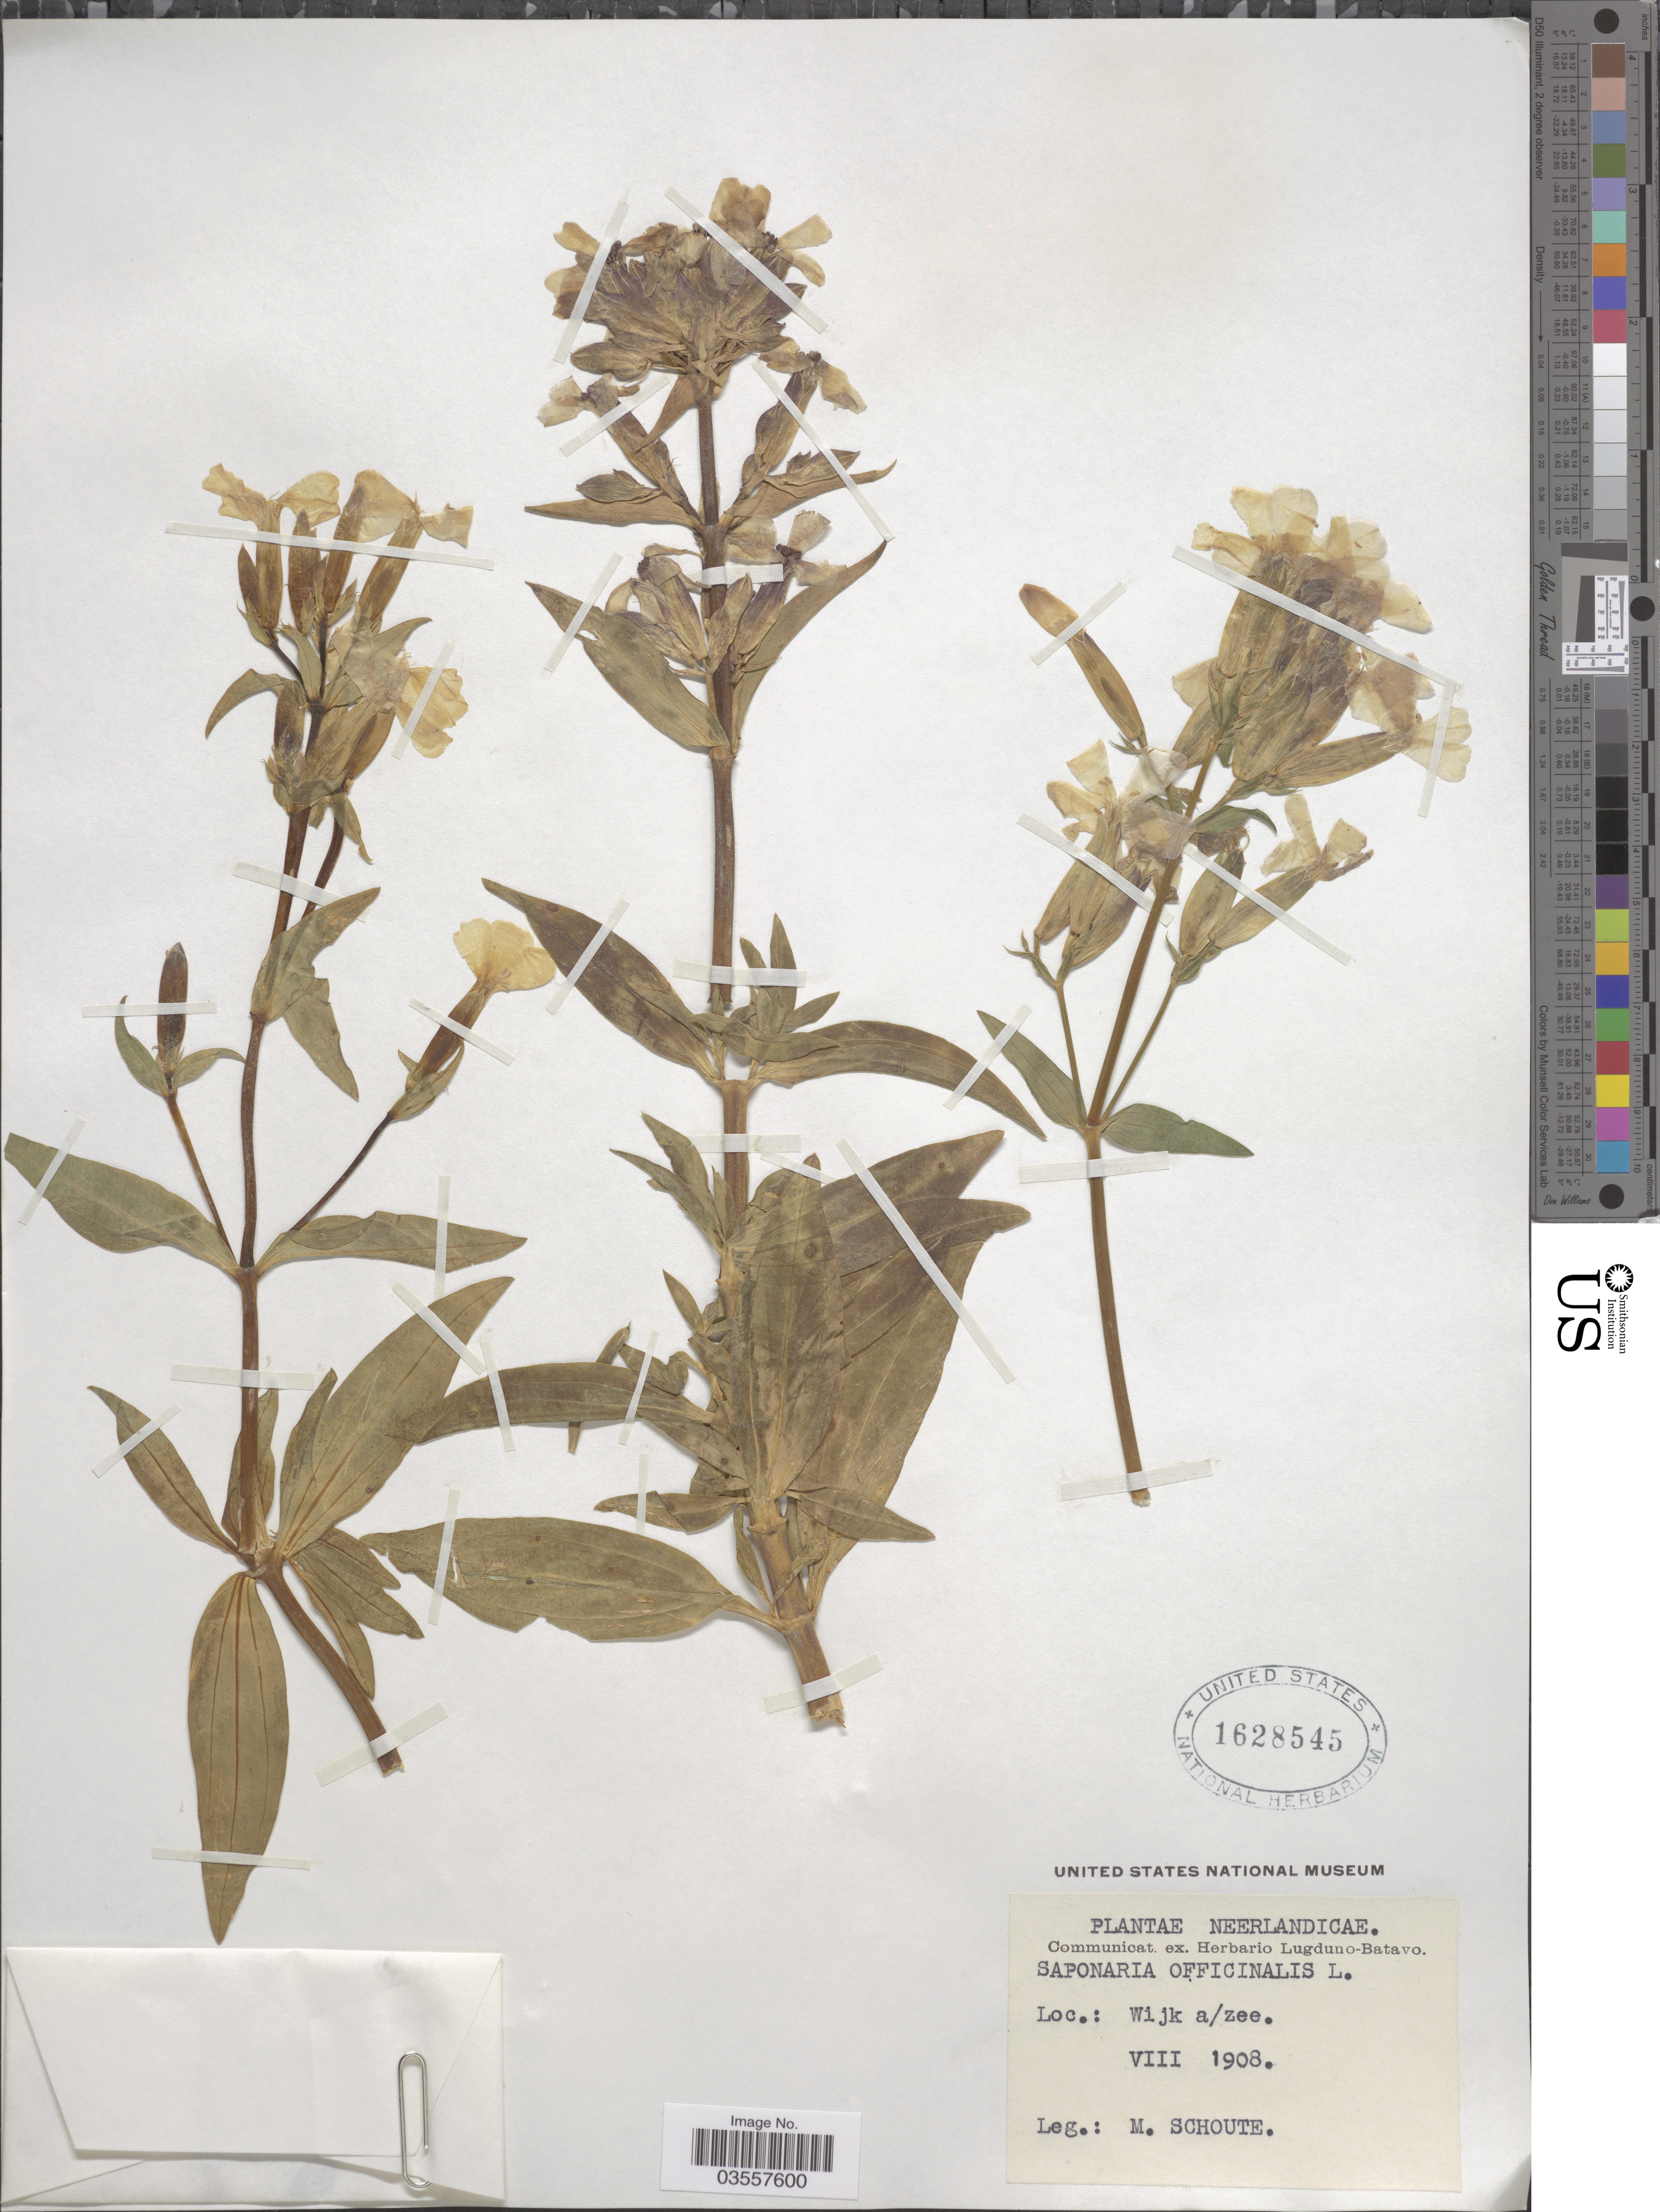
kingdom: Plantae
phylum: Tracheophyta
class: Magnoliopsida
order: Caryophyllales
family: Caryophyllaceae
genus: Saponaria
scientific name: Saponaria officinalis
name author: L.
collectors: M. Schoute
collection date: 1908-08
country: Netherlands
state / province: Noord Holland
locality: Neerlandicæ. Wijk a/ zee.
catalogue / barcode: US 1628545